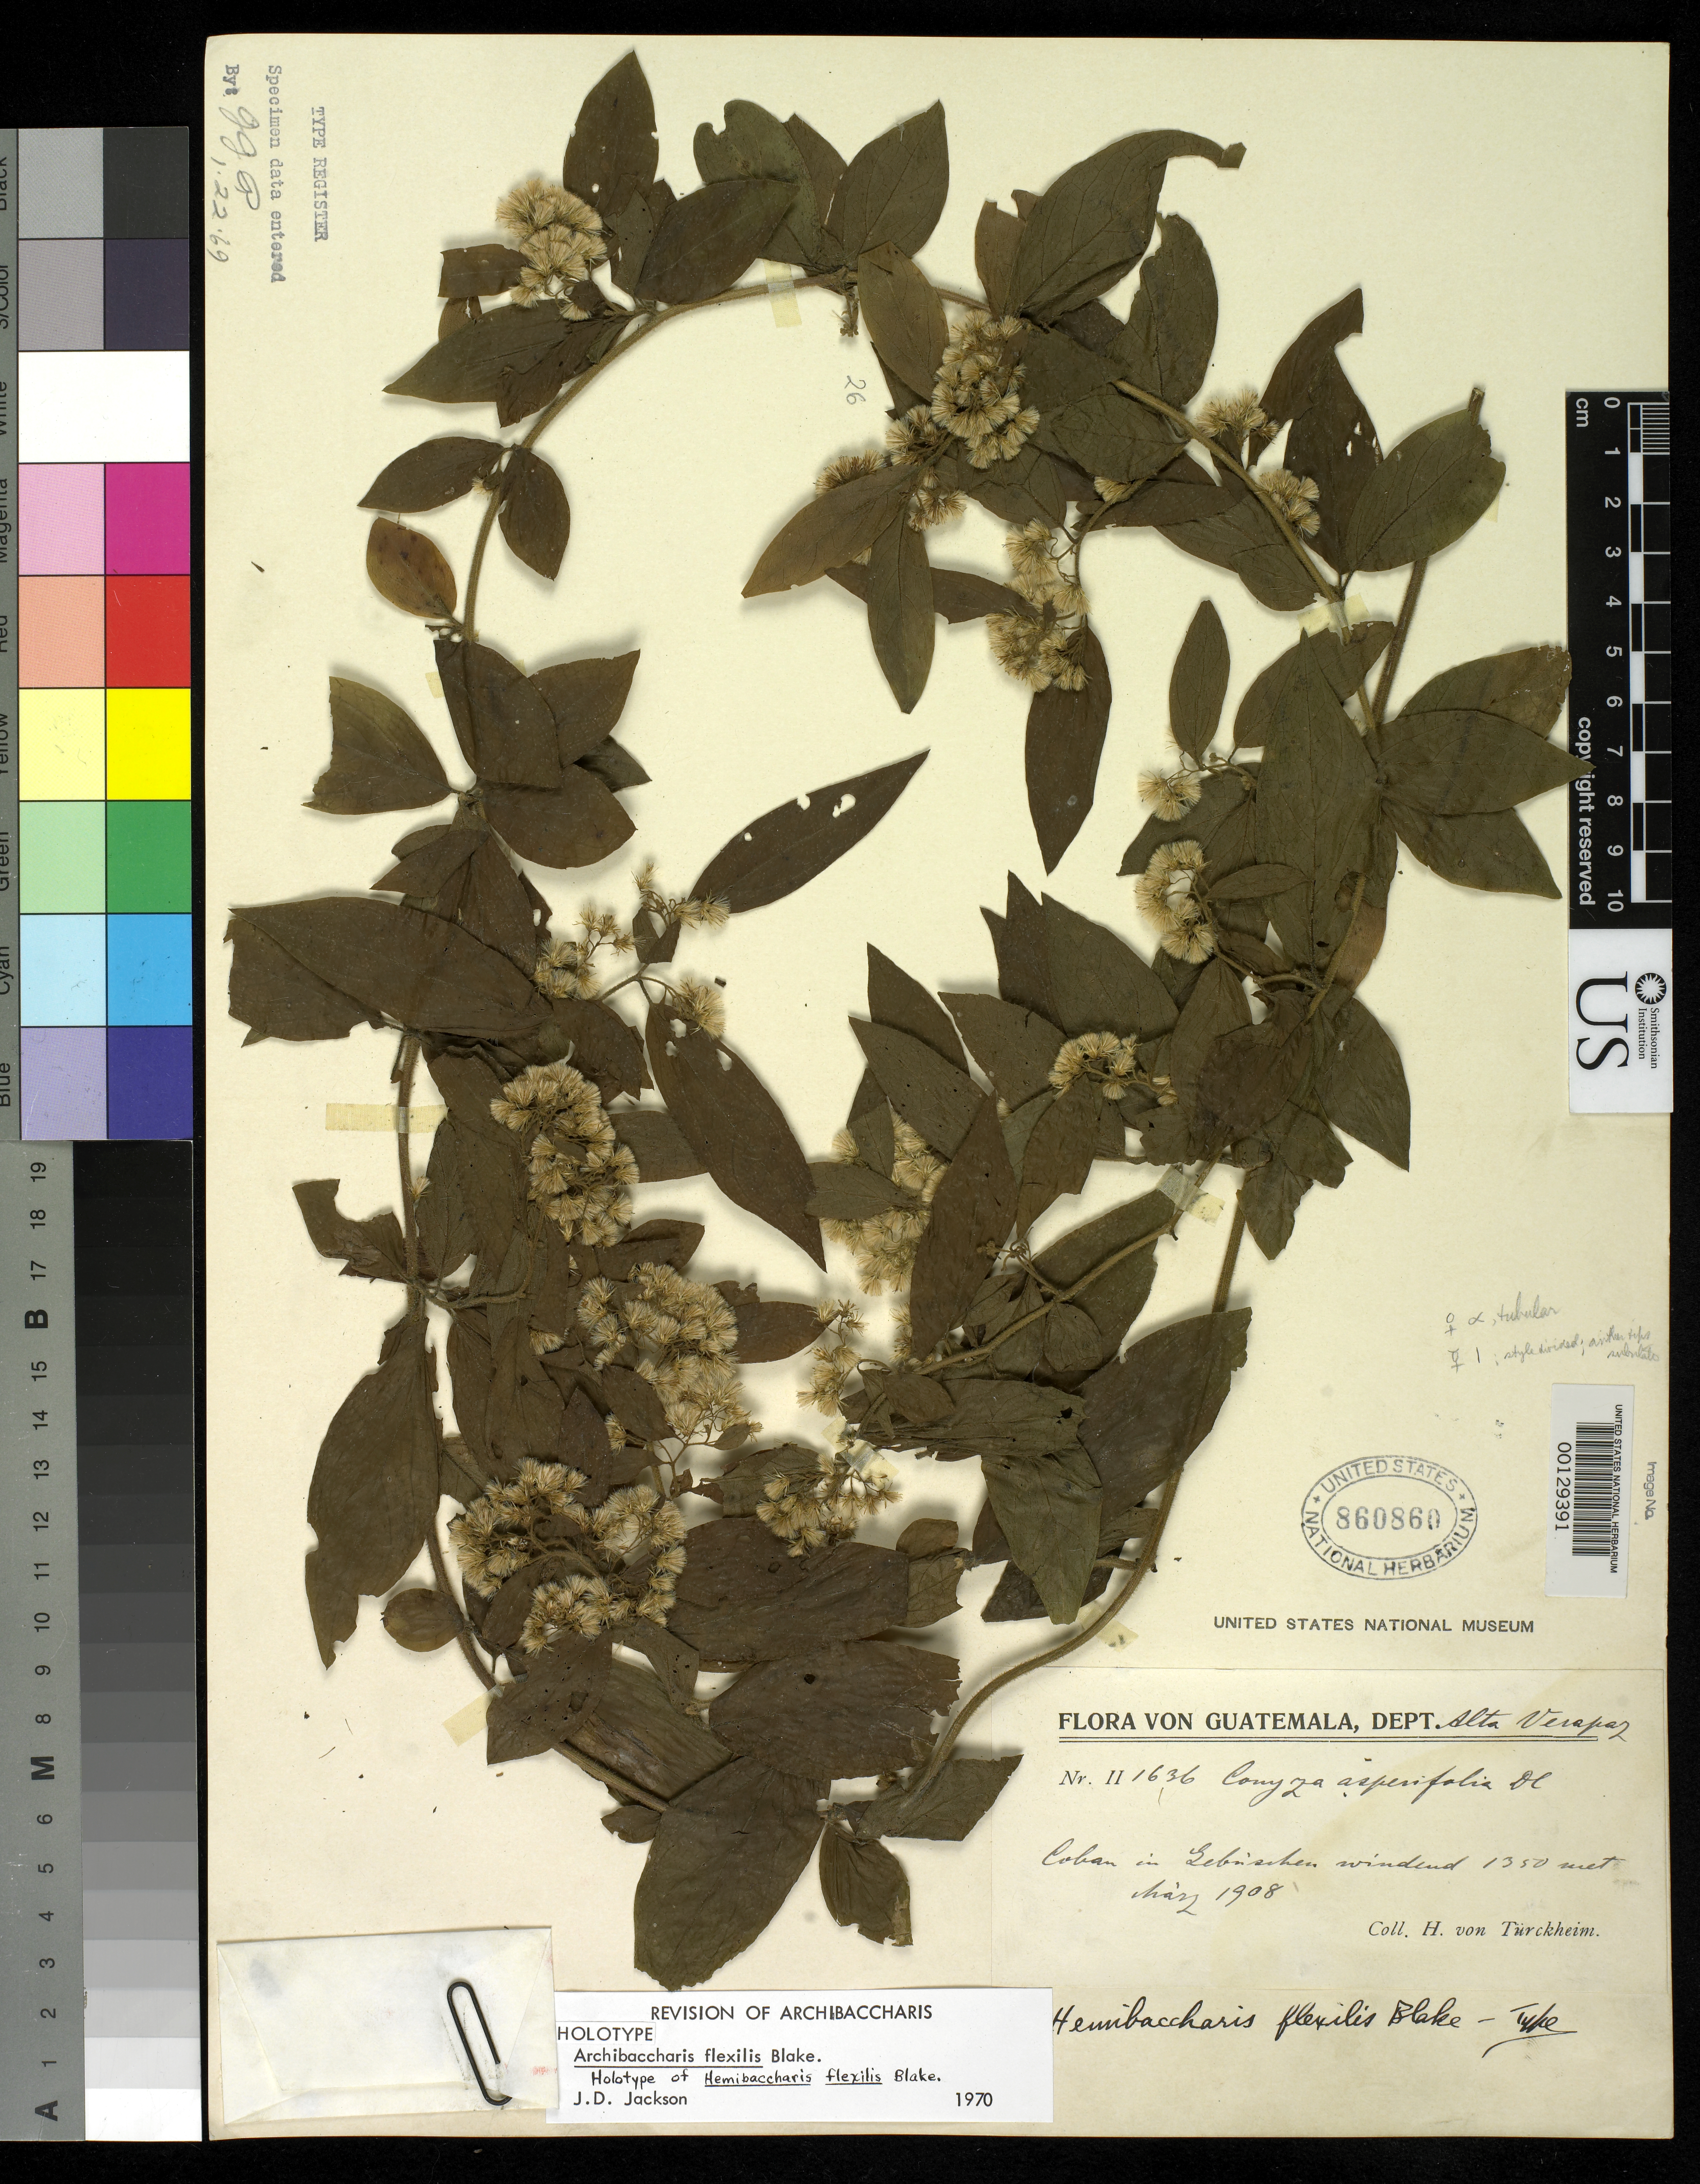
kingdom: Plantae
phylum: Tracheophyta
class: Magnoliopsida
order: Asterales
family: Asteraceae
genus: Hemibaccharis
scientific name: Hemibaccharis flexilis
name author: S.F. Blake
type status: Holotype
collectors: H. von Türckheim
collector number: II 1636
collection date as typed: Mar 1908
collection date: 1908-03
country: Guatemala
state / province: Alta Verapaz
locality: Cobán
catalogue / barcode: US 860860